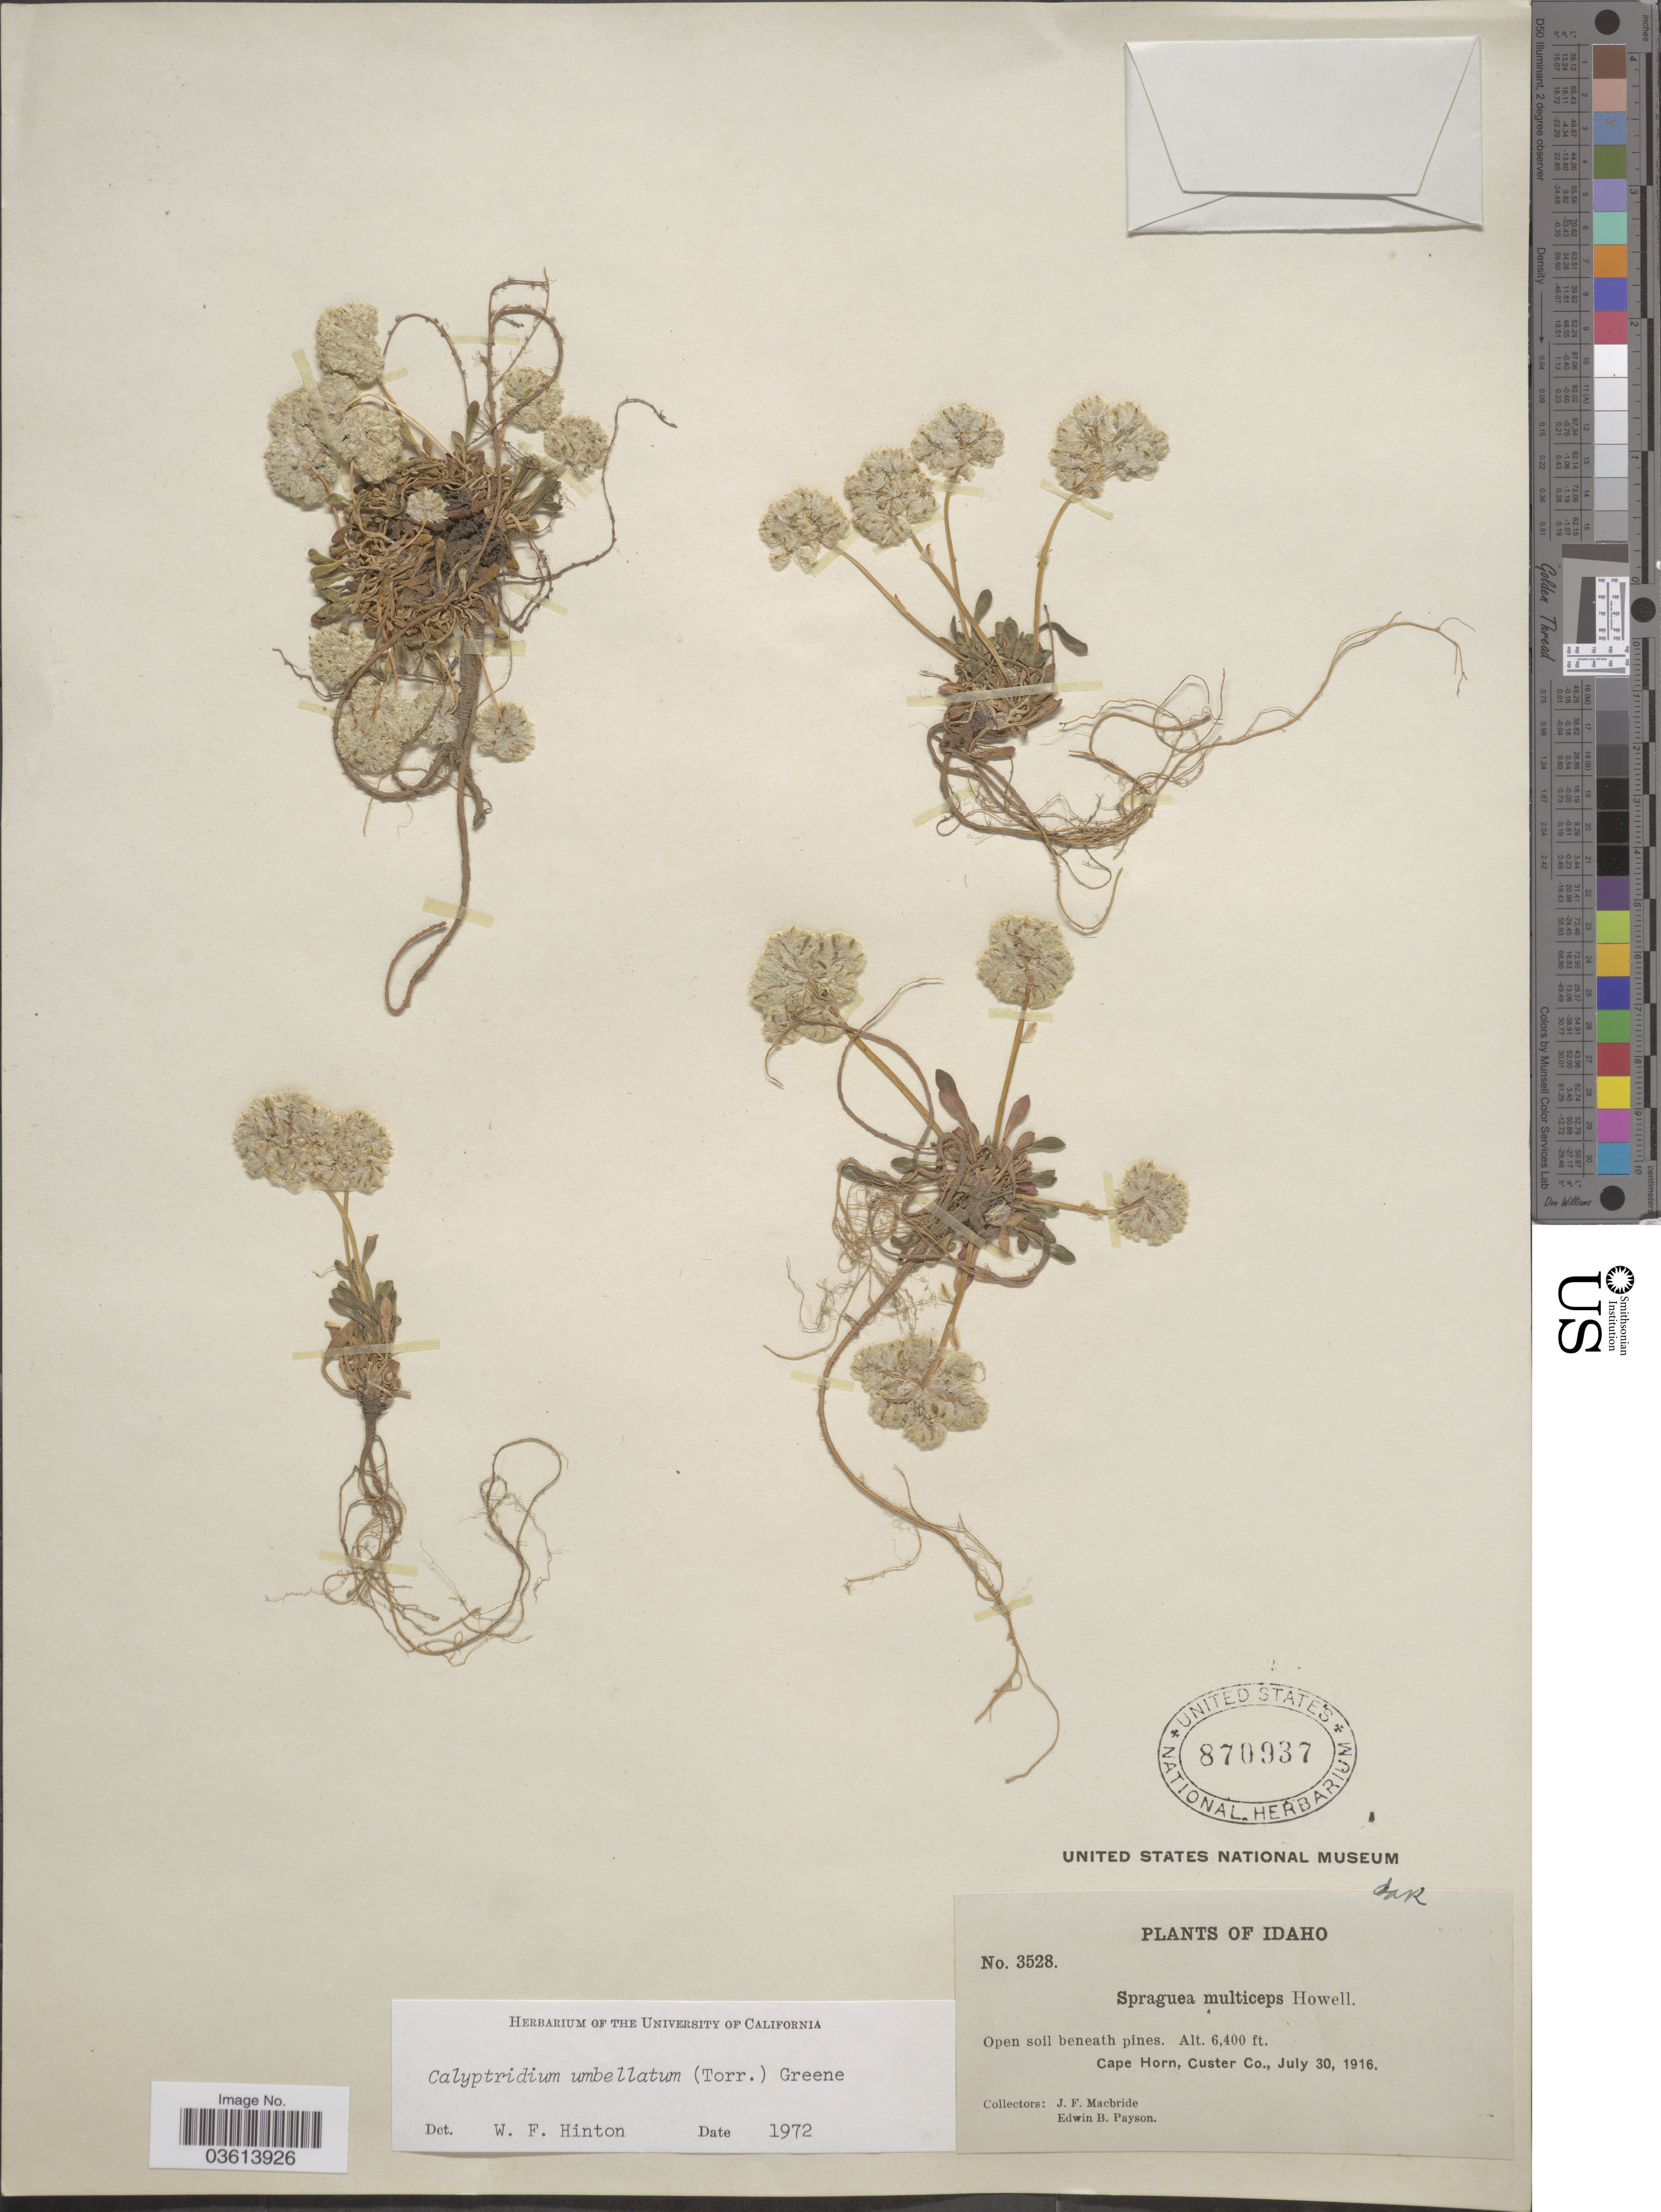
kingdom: Plantae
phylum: Tracheophyta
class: Magnoliopsida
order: Caryophyllales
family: Montiaceae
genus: Calyptridium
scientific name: Calyptridium umbellatum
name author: (Torr.) Greene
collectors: J. F. Macbride & E. B. Payson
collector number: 3528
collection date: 1916-07-30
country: United States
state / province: Idaho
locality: Cape Horn, Custer Co.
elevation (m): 1951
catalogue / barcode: US 870937